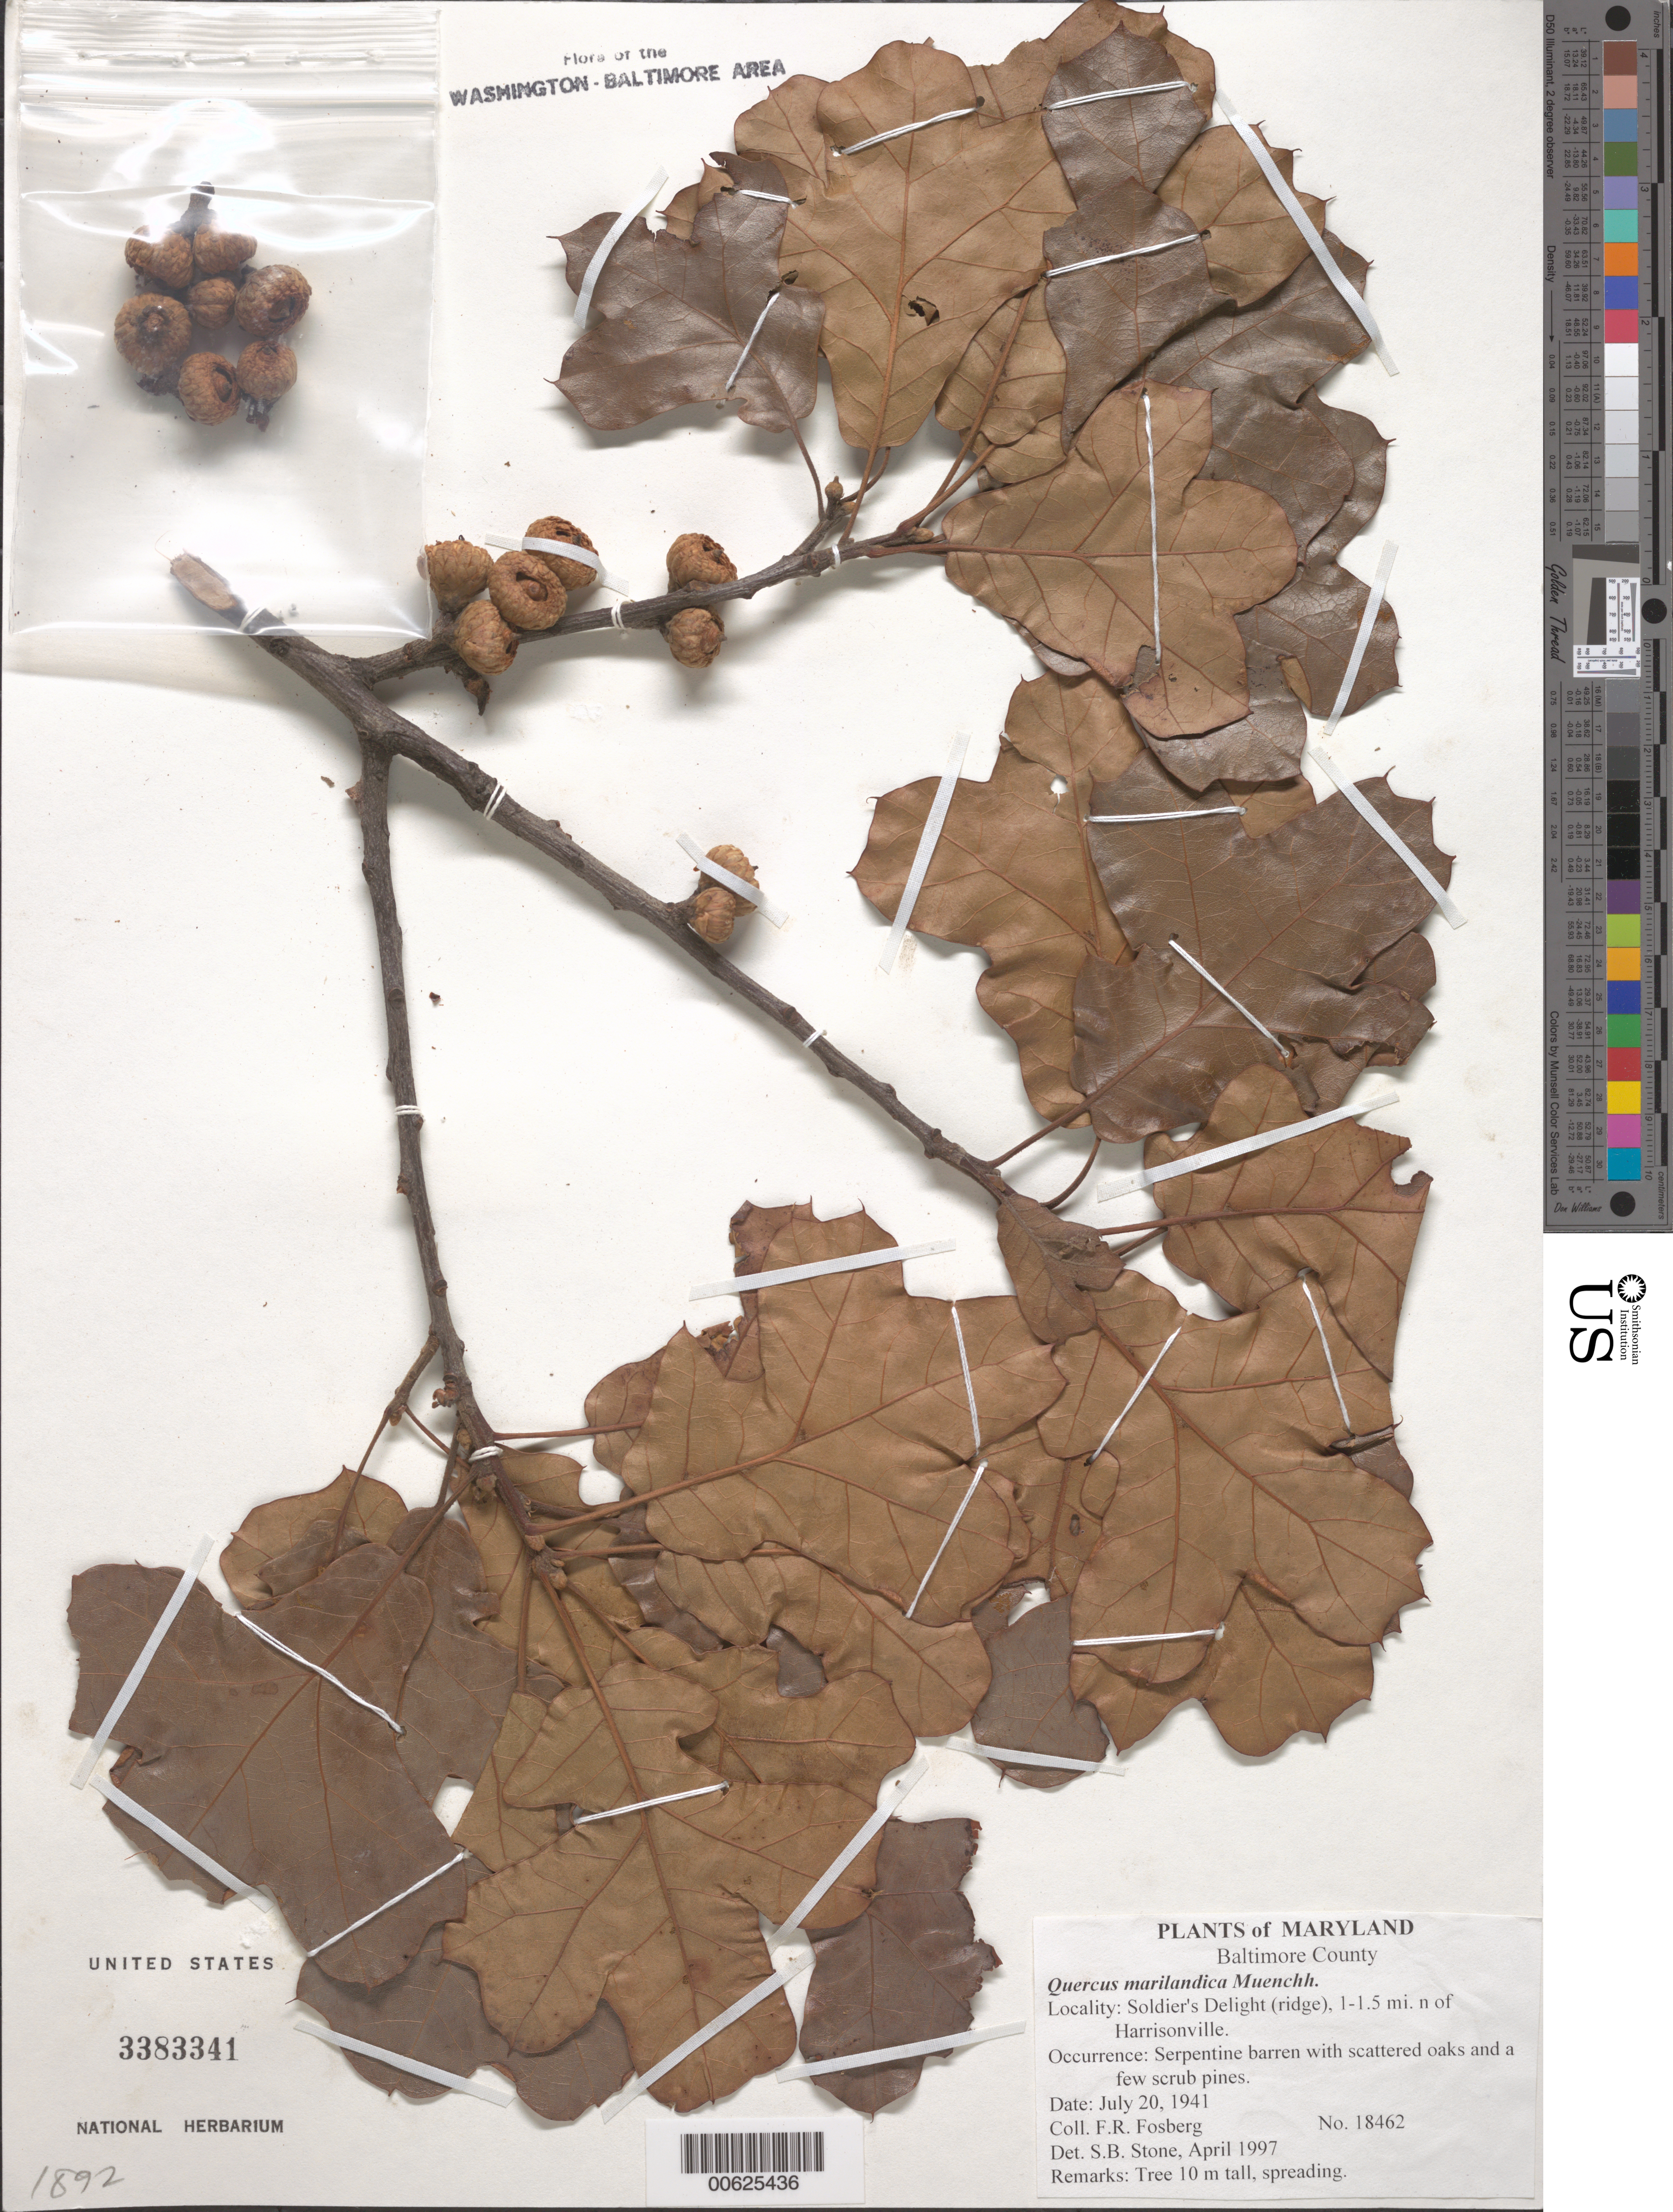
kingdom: Plantae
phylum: Tracheophyta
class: Magnoliopsida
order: Fagales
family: Fagaceae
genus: Quercus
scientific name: Quercus marilandica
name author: (L.) Münchh.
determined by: Stone, S. B.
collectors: F. R. Fosberg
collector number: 18462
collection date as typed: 20 Jul 1941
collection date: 1941-07-20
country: United States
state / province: Maryland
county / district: Baltimore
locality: Soldier's Delight (ridge), 1-1.5 mi. n of Harrisonville.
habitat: Serpentine barren with scattered oaks and a few scrub pines.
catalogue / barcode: US 3383341